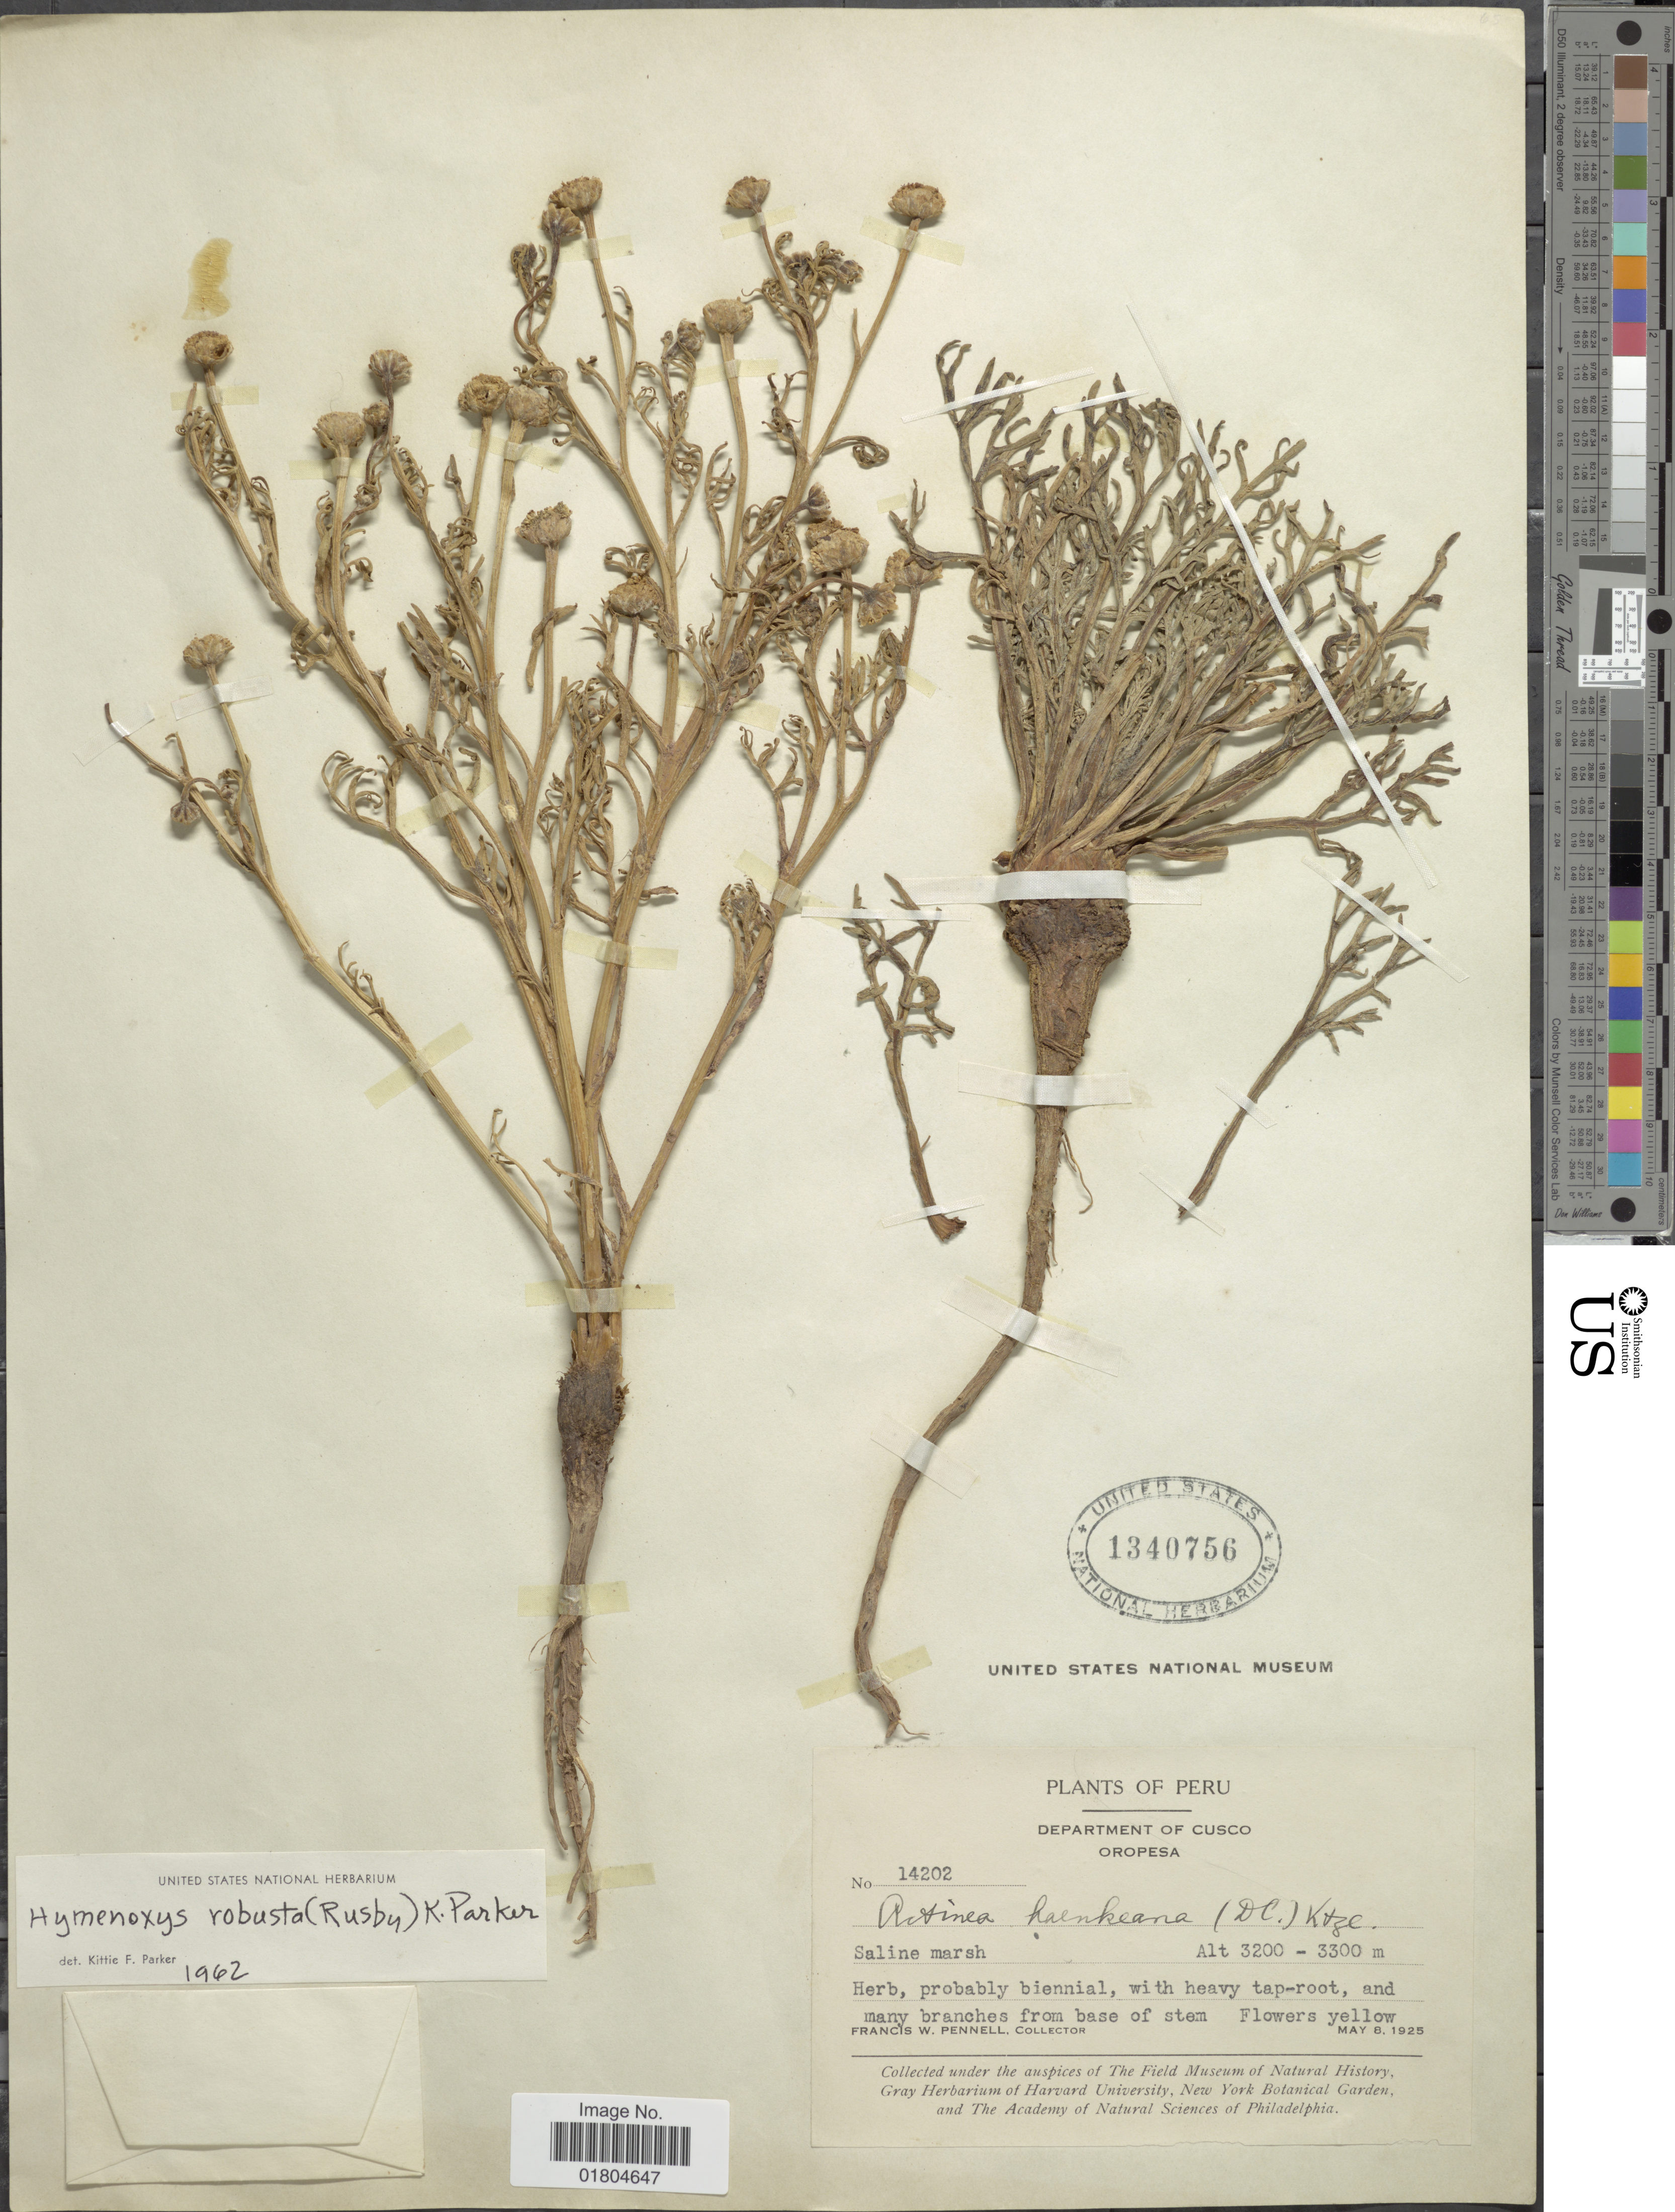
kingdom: Plantae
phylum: Tracheophyta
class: Magnoliopsida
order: Asterales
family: Asteraceae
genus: Hymenoxys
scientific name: Hymenoxys robusta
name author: (Rusby) K.F. Parker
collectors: F. W. Pennell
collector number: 14202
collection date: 1925-05-08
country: Peru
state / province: Cusco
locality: Department of Cusco, Oropesa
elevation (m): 3200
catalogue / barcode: US 1340756